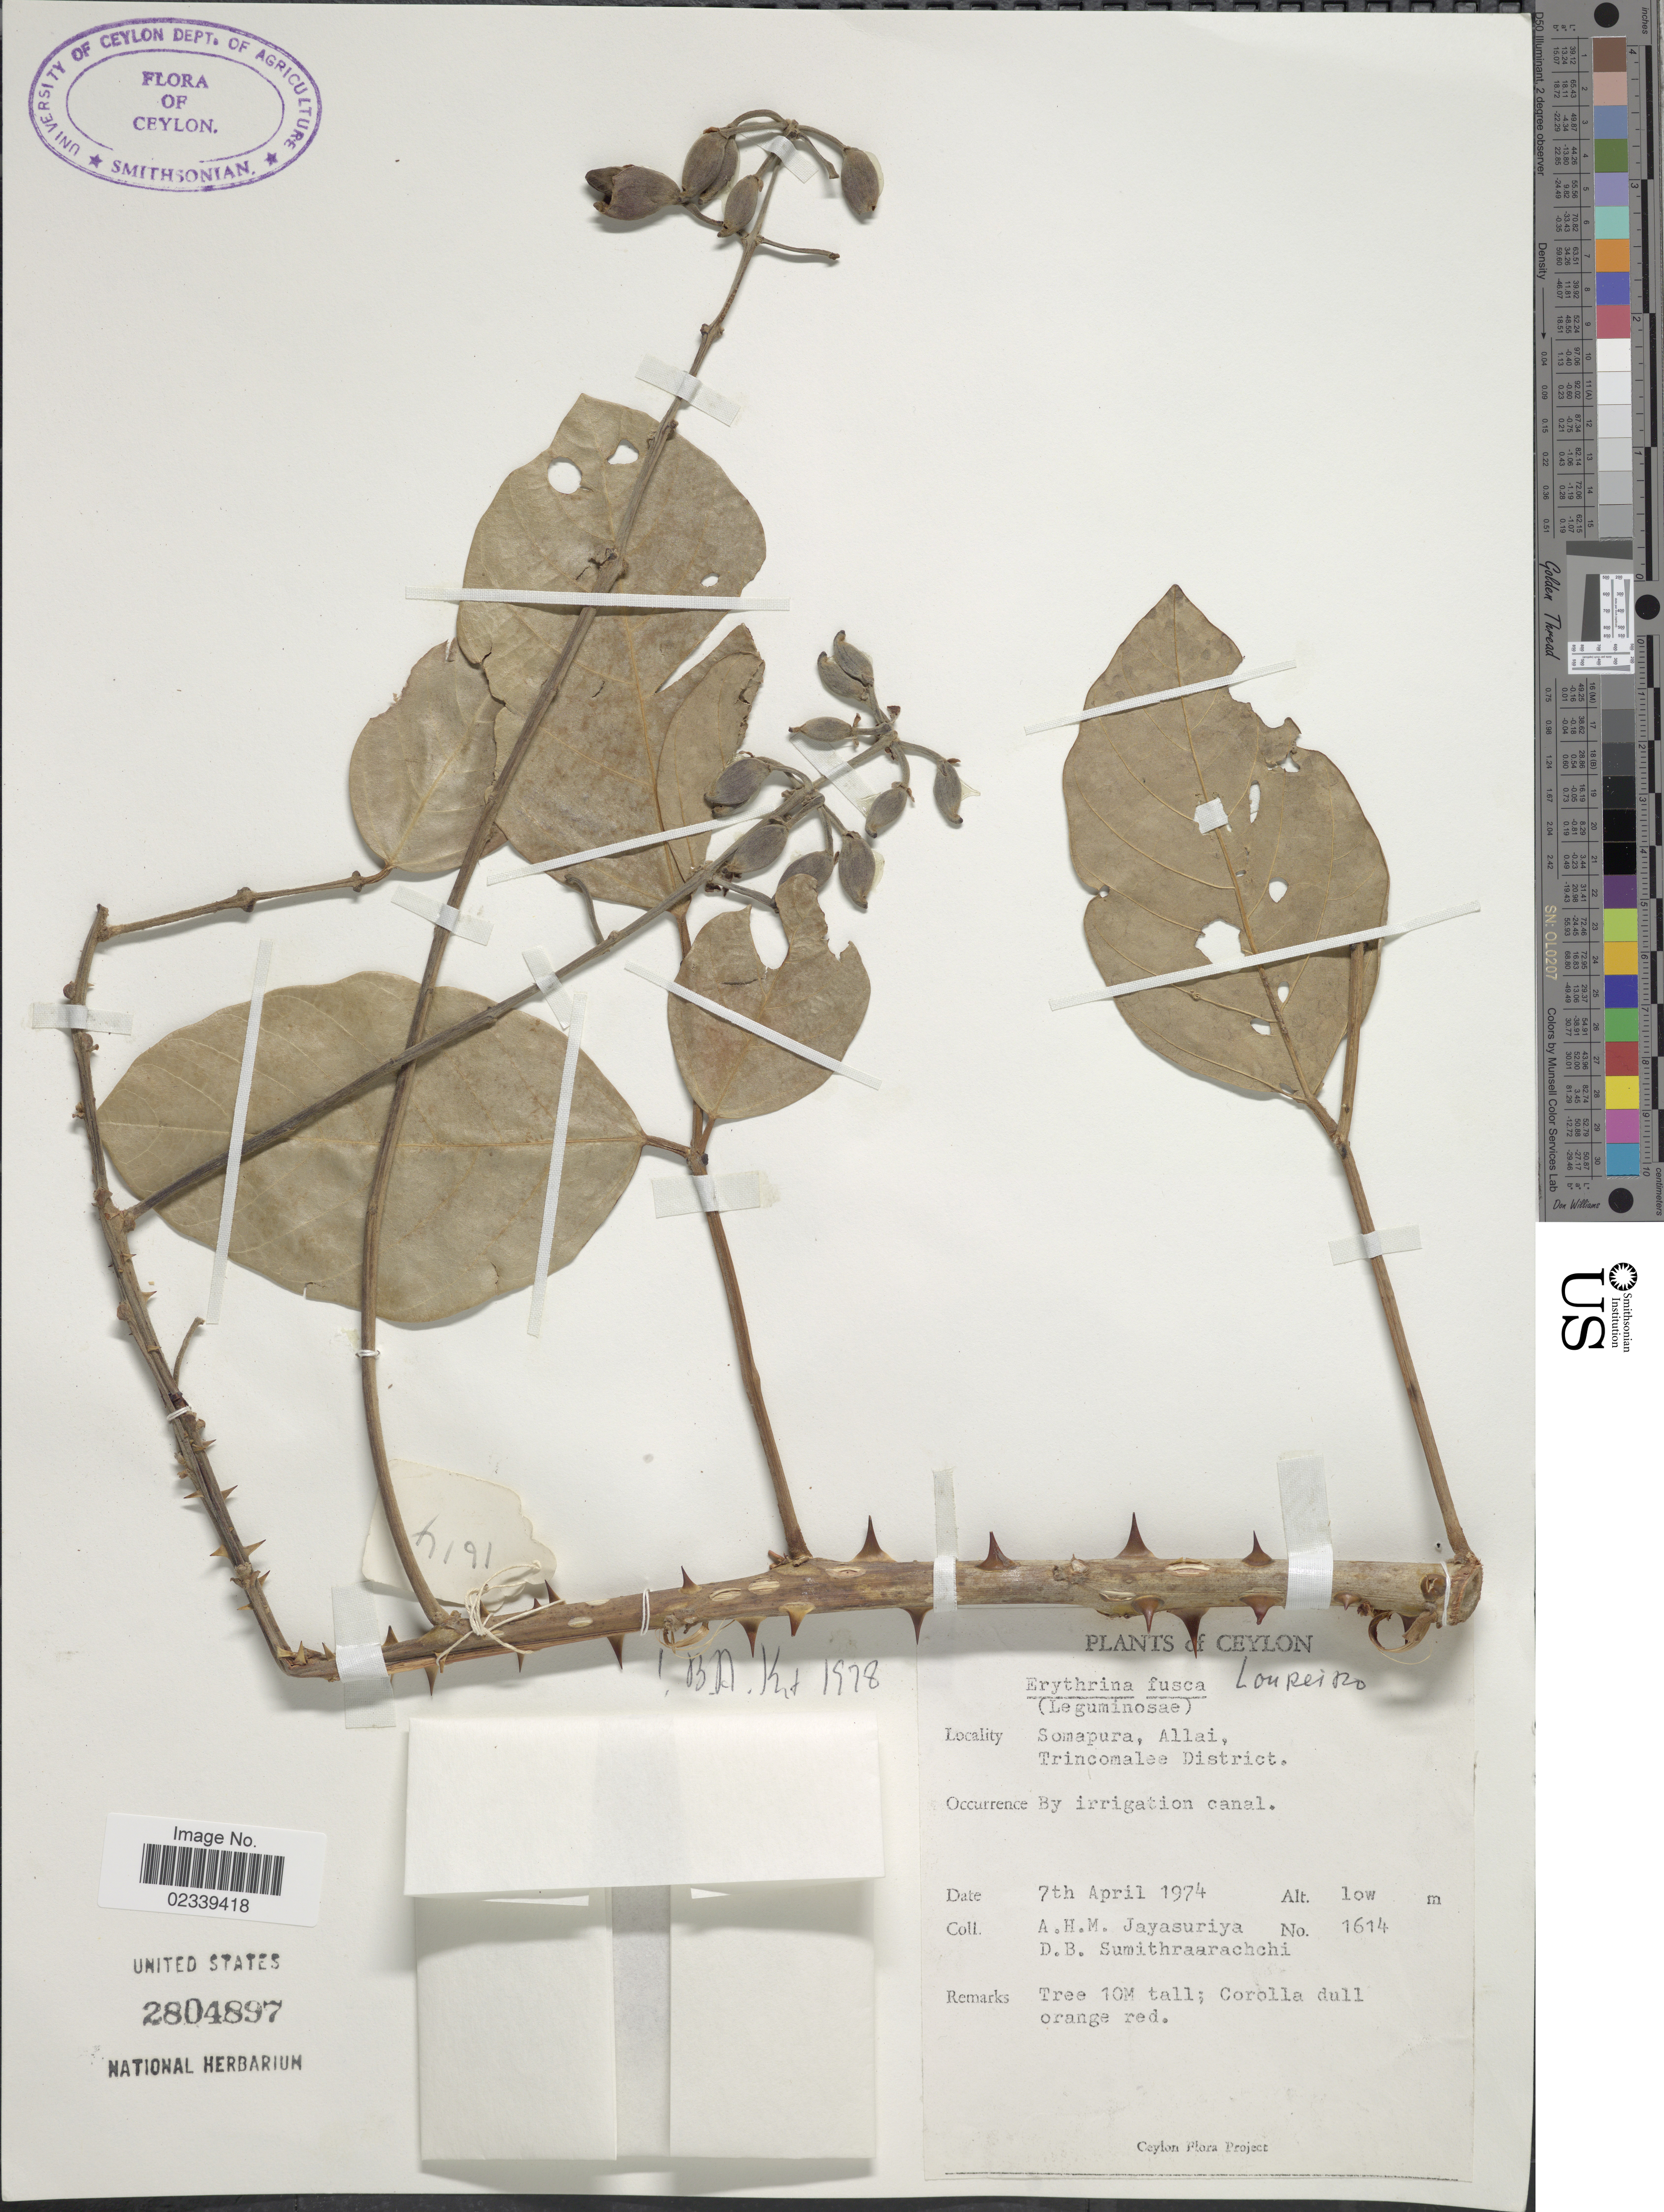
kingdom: Plantae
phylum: Tracheophyta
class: Magnoliopsida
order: Fabales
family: Fabaceae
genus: Erythrina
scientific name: Erythrina fusca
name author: Lour.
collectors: A. H. Jayasuriya & D. B. Sumithraarachchi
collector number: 1614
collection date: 1974-04-07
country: Sri Lanka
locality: Ceylon, Somapura, Allai, Trincomalee District, by irrigation canal.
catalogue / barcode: US 2804897